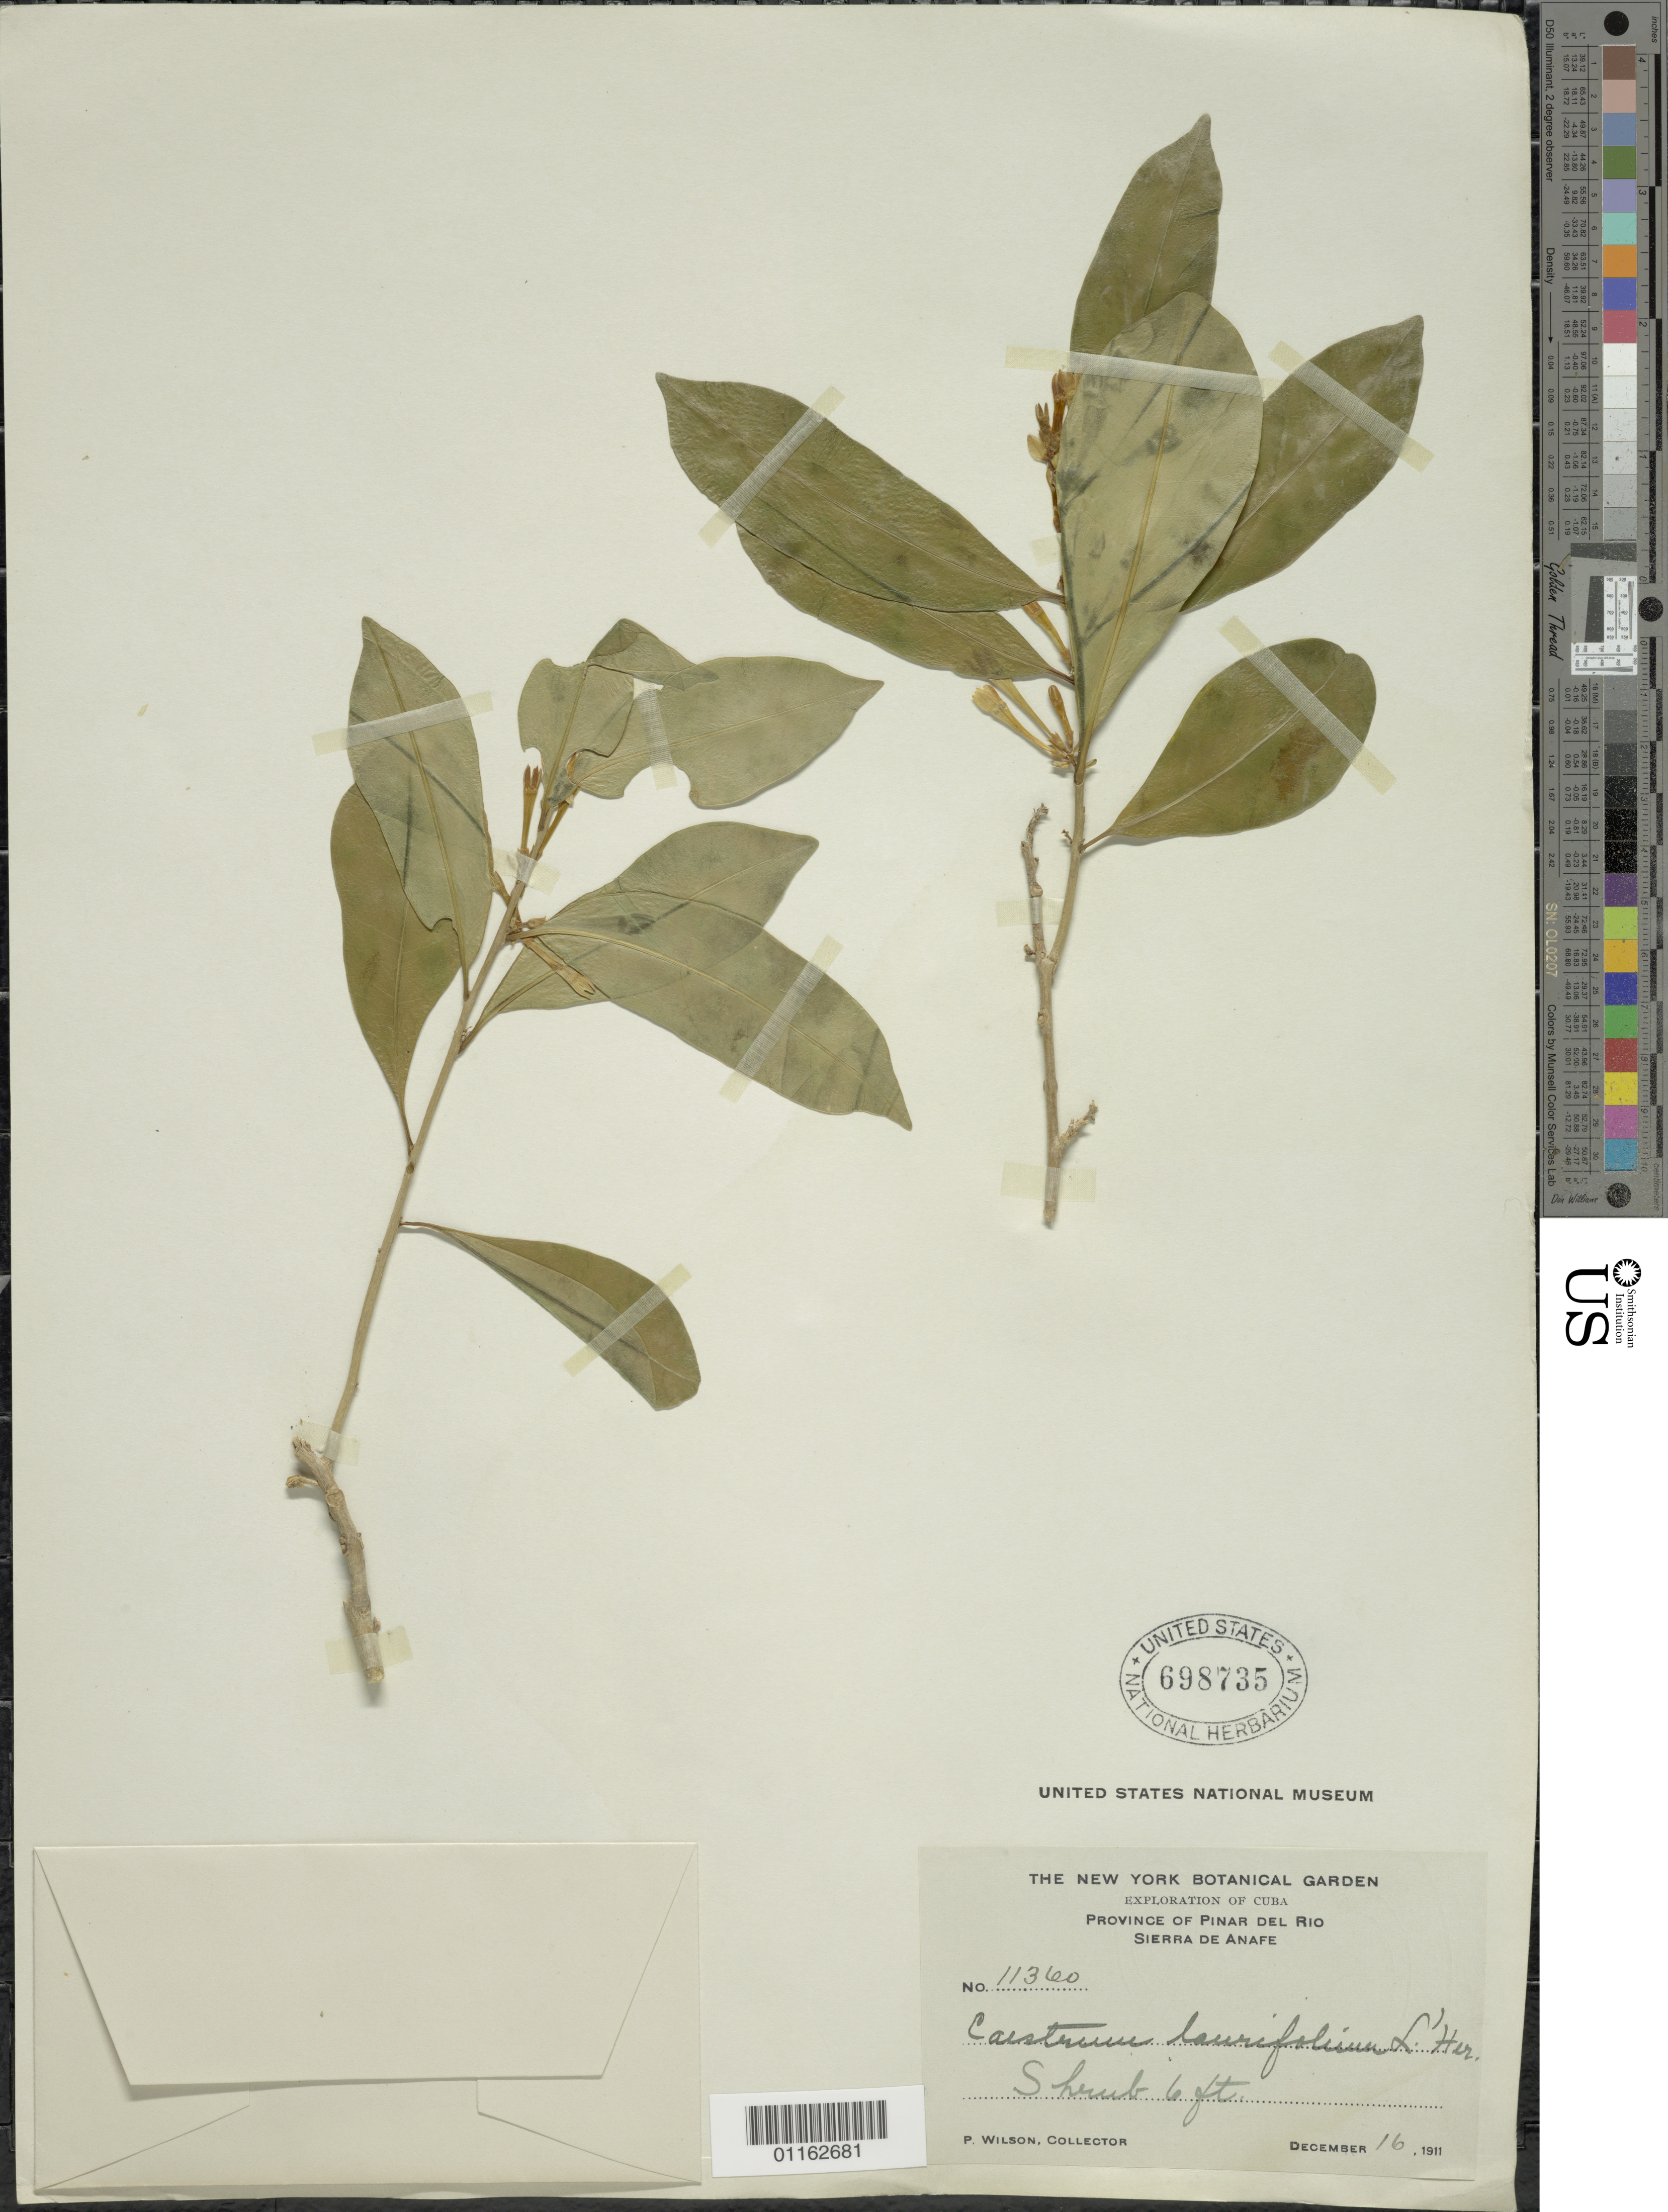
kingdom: Plantae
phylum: Tracheophyta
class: Magnoliopsida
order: Solanales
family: Solanaceae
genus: Cestrum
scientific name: Cestrum laurifolium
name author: L'Hér.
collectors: P. Wilson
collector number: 11360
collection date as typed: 16 Dec 1911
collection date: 1911-12-16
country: Cuba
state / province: Pinar del Rio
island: Cuba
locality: Sierra de Anafe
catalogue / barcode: US 698735